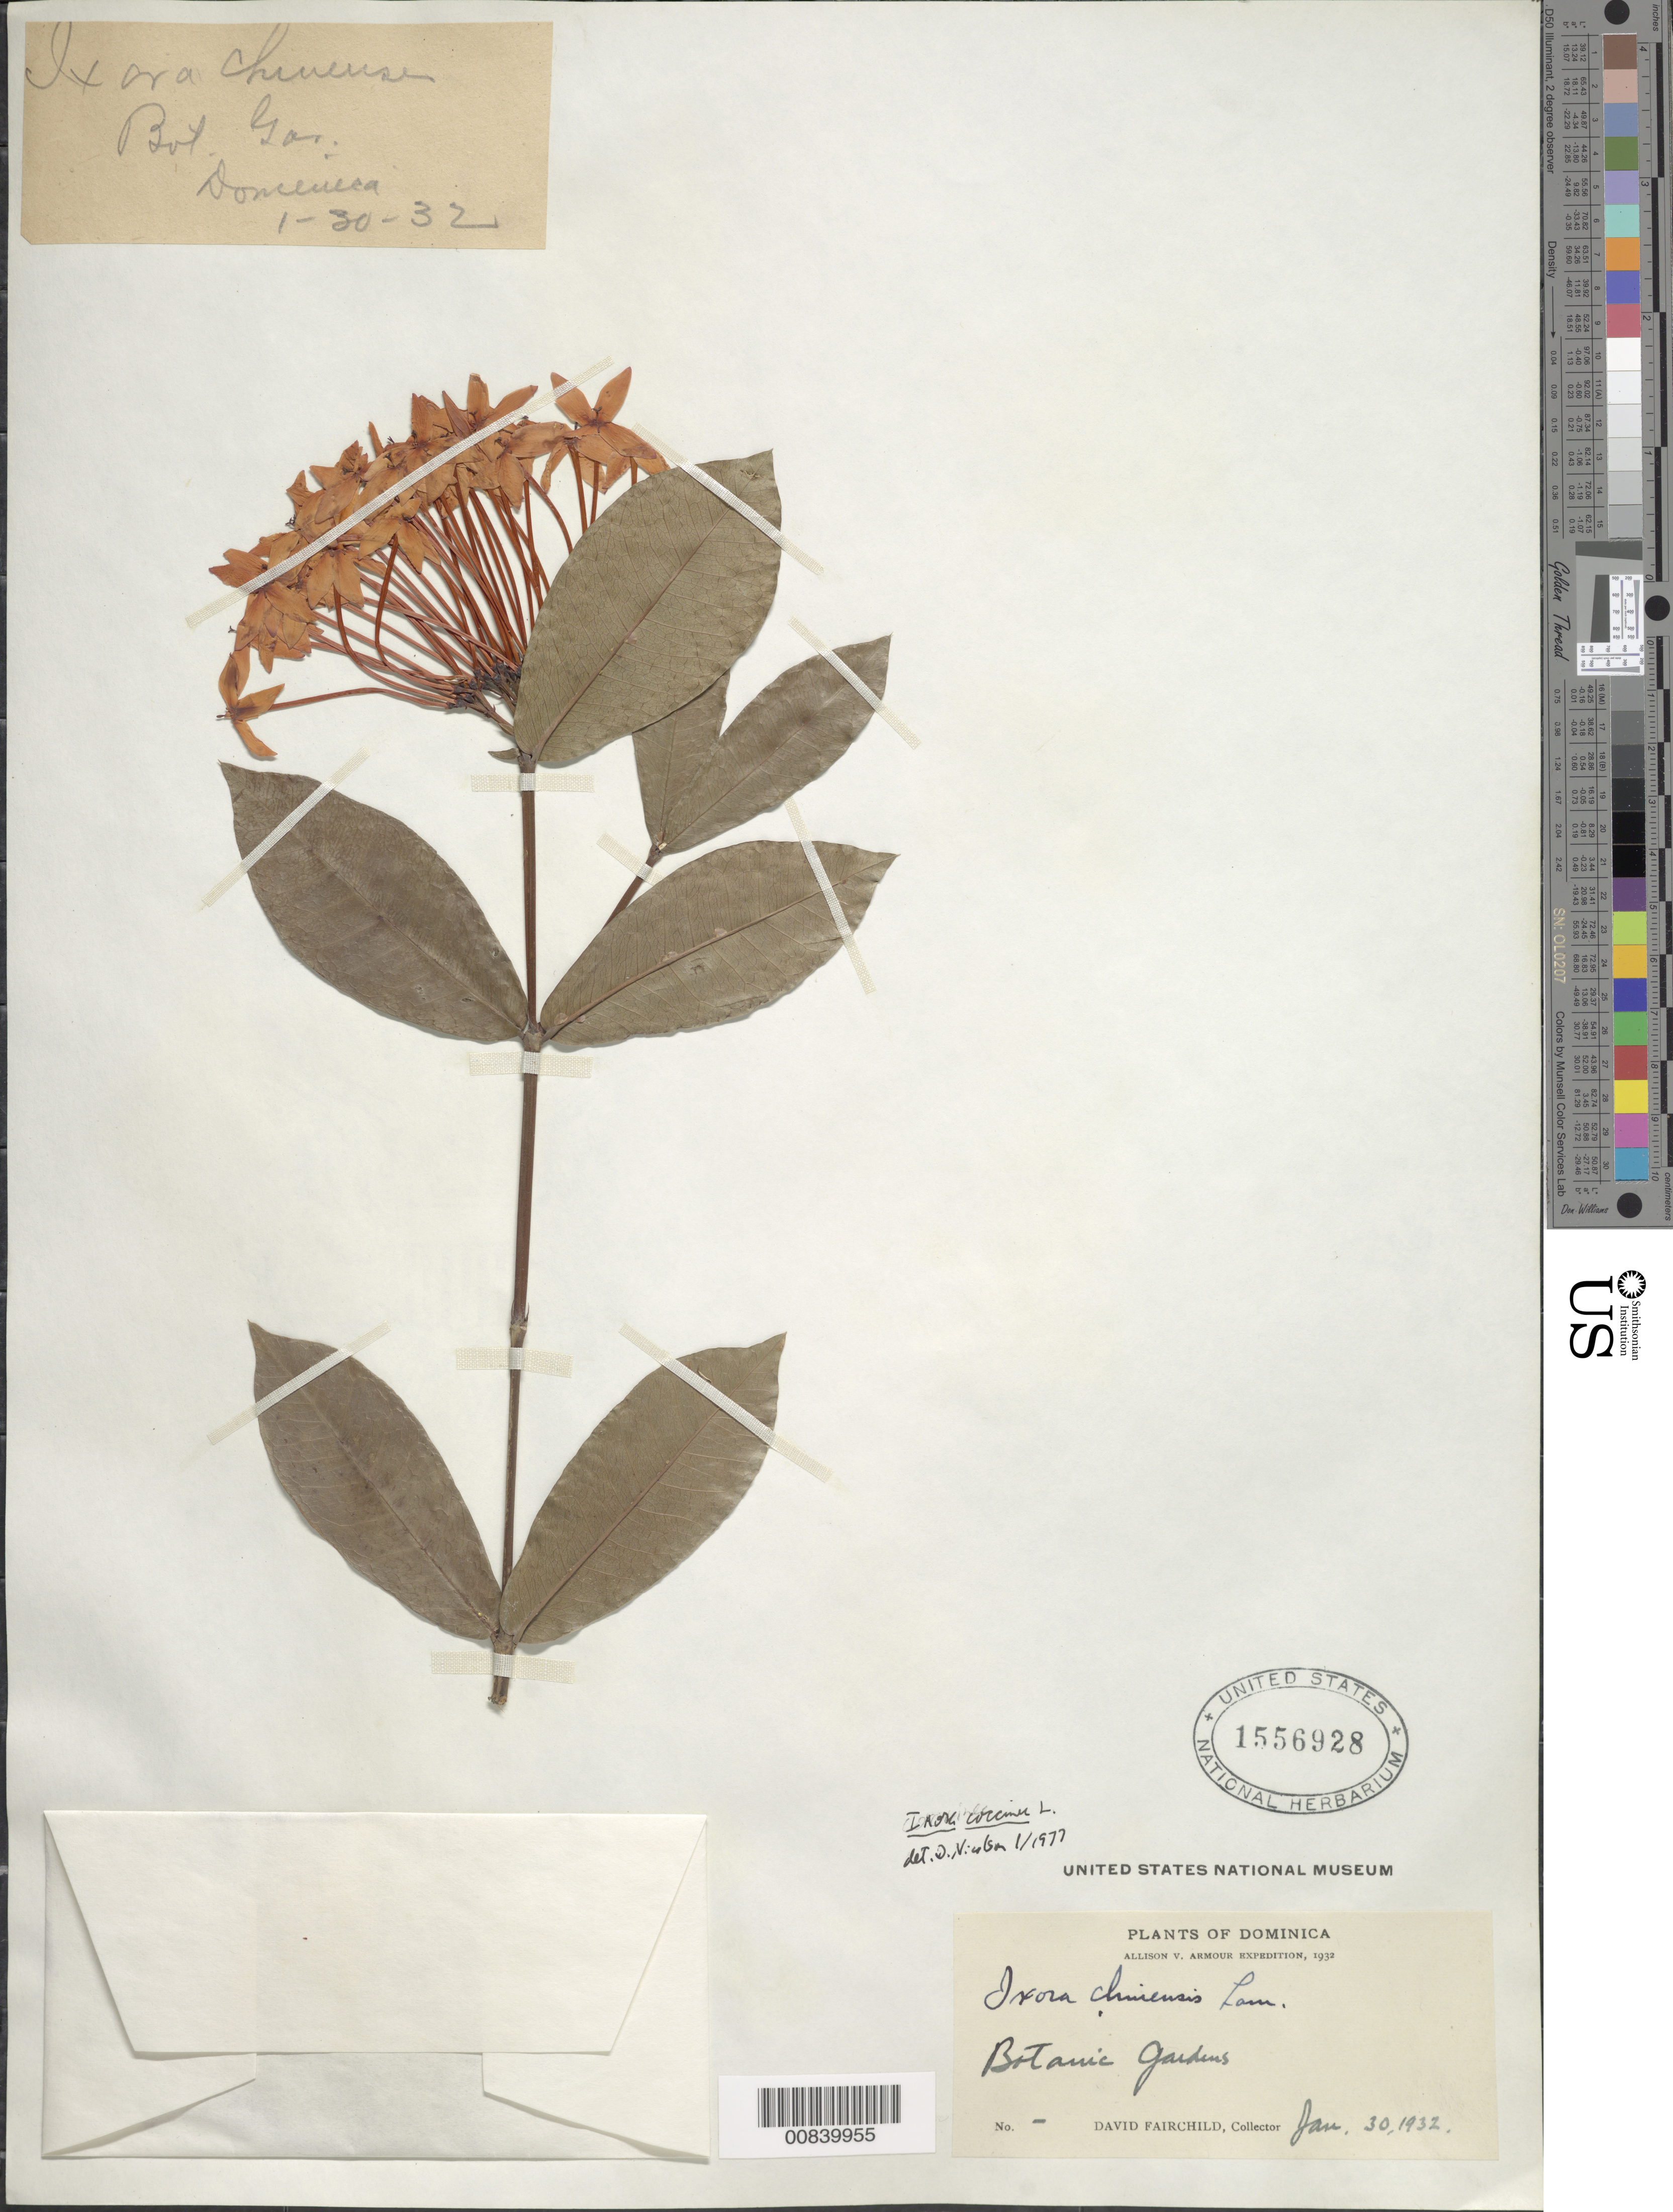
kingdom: Plantae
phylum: Tracheophyta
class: Magnoliopsida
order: Gentianales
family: Rubiaceae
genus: Ixora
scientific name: Ixora coccinea var. coccinea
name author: L.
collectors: D. Fairchild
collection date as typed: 30 Jan 1932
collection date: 1932-01-30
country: Dominica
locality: Botanic Gardens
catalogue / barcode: US 1556928